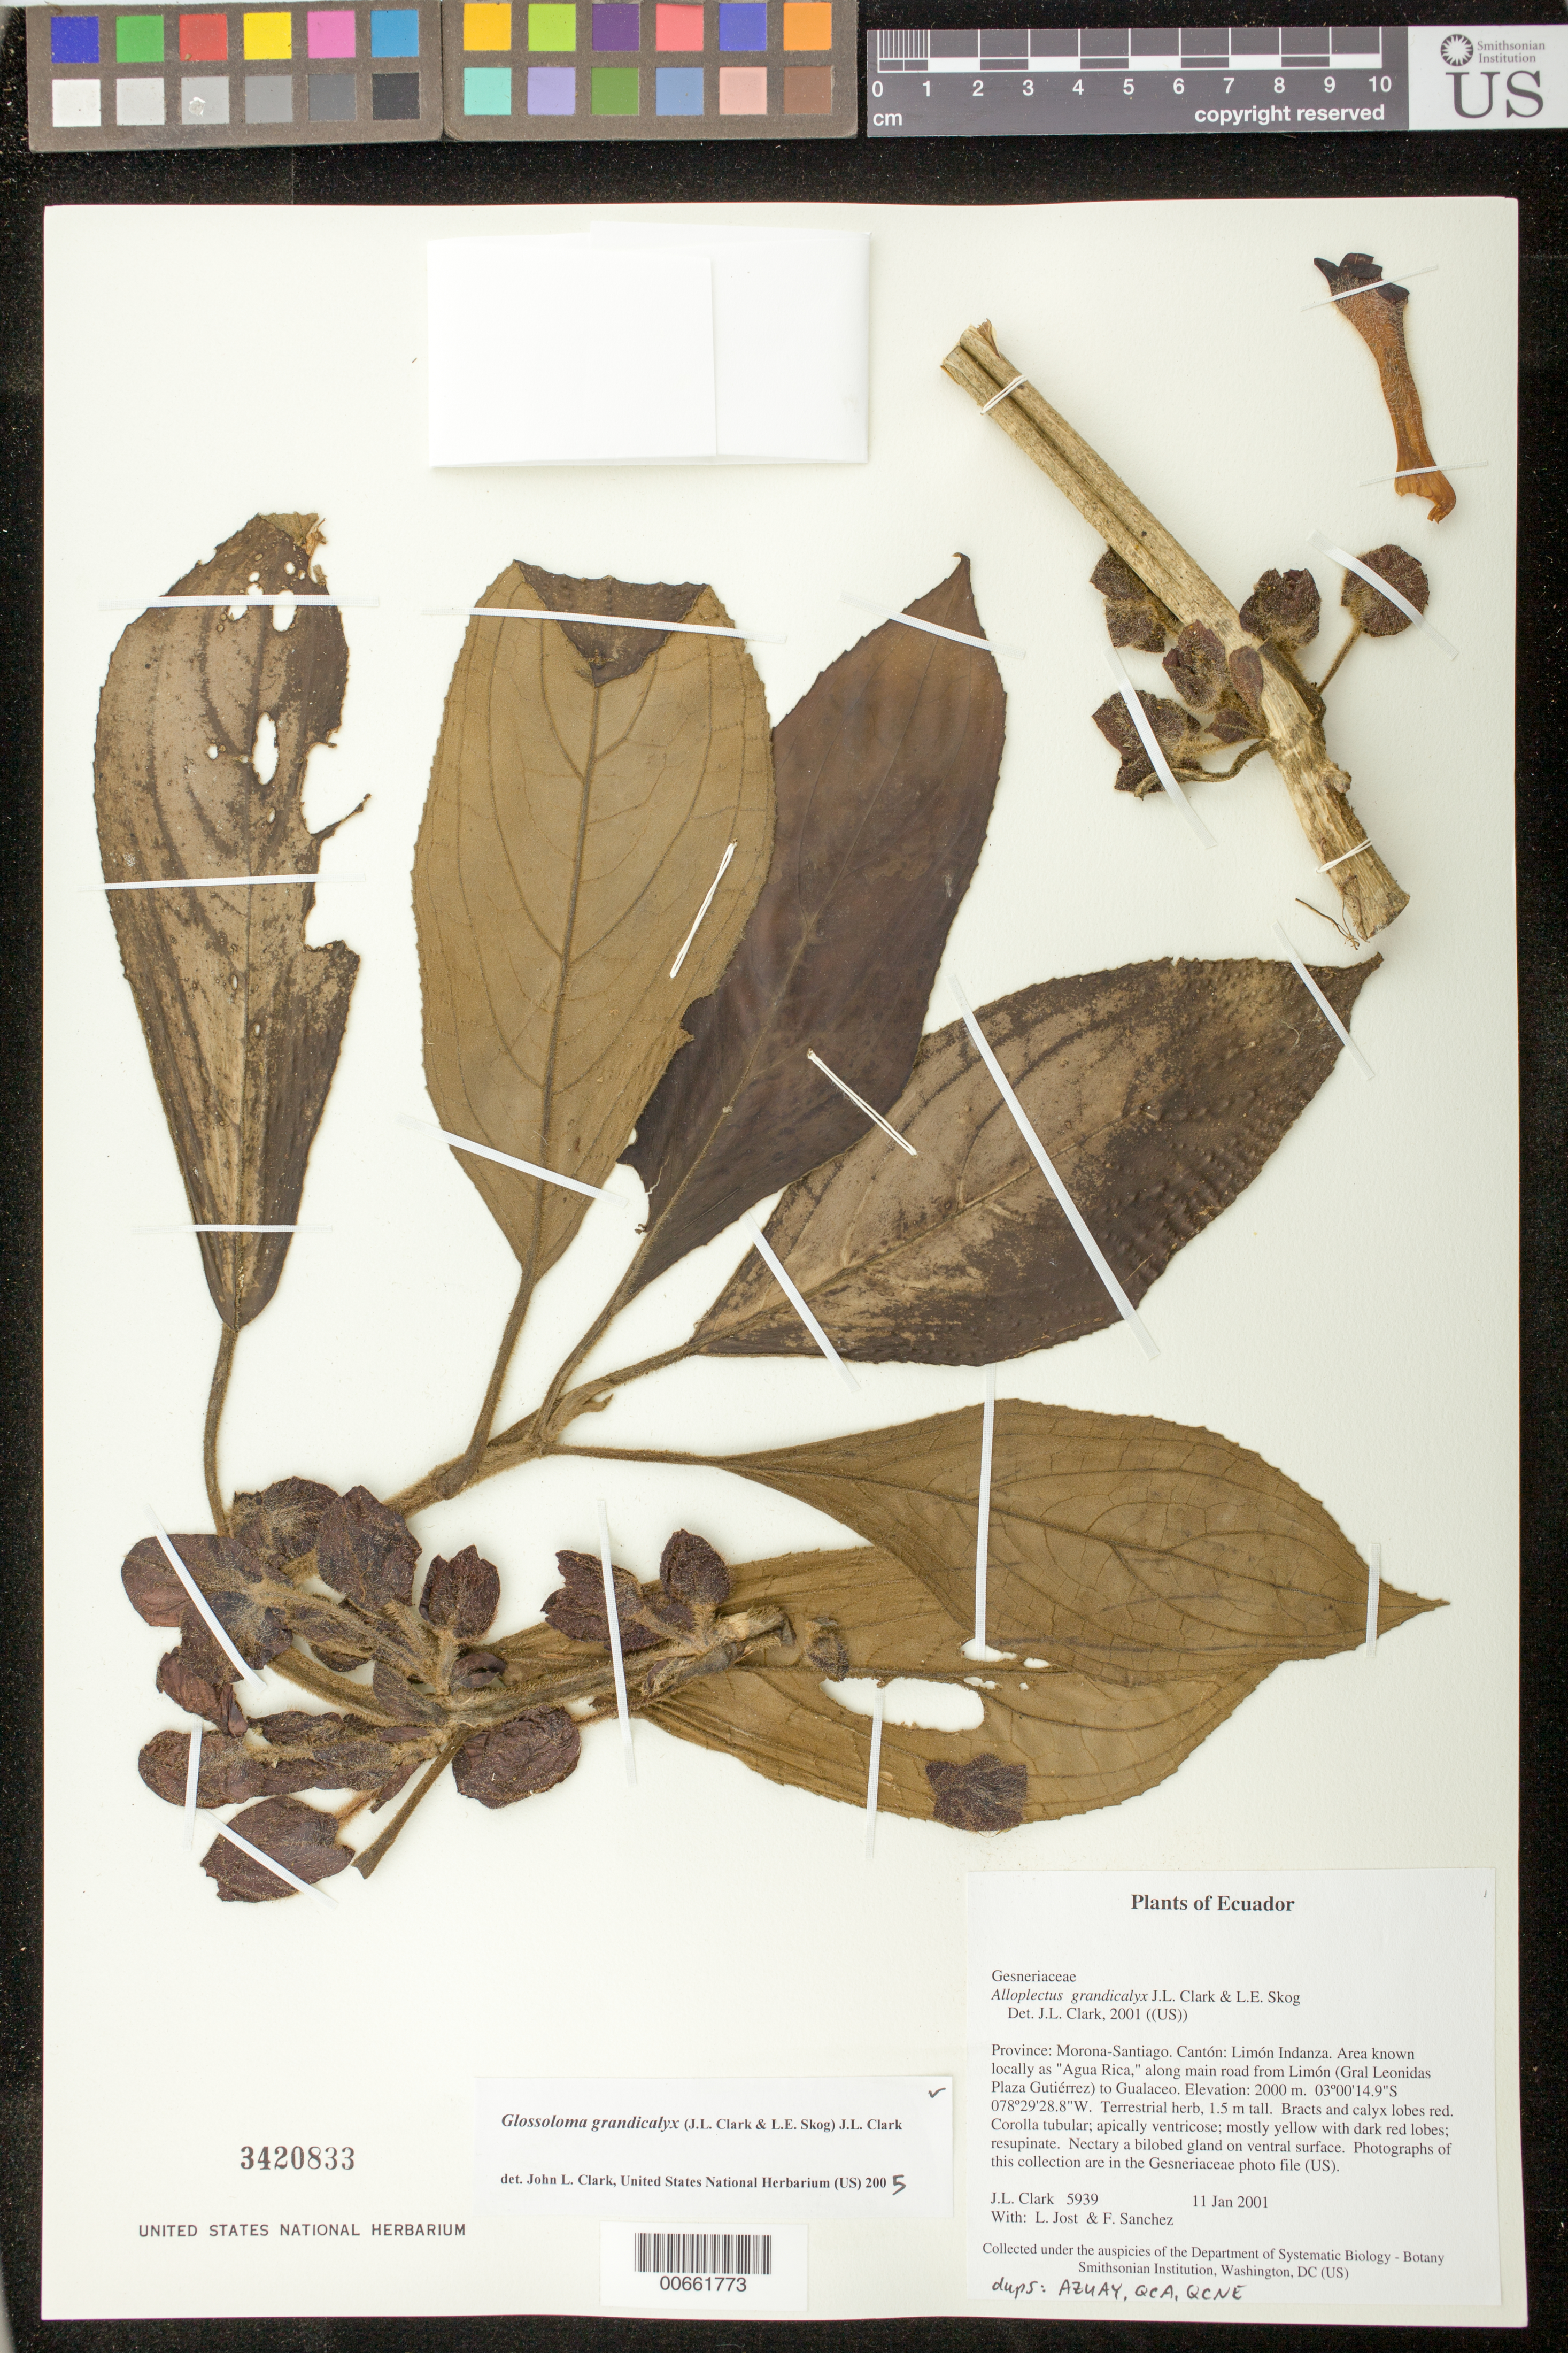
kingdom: Plantae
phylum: Tracheophyta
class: Magnoliopsida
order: Lamiales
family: Gesneriaceae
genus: Glossoloma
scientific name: Glossoloma grandicalyx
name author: (J.L. Clark & L.E. Skog) J.L. Clark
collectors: J. L. Clark, L. Jost & F. Sanchez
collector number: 5939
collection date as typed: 11 Jan 2001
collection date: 2001-01-11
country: Ecuador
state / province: Morona-Santiago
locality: Cantón: Limón Indanza; area known locally as "Agua Rica", along main road from Limón (Gral Leonidas Plaza Gutiérrez) to Gualaceo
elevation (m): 2000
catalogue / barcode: US 3420833